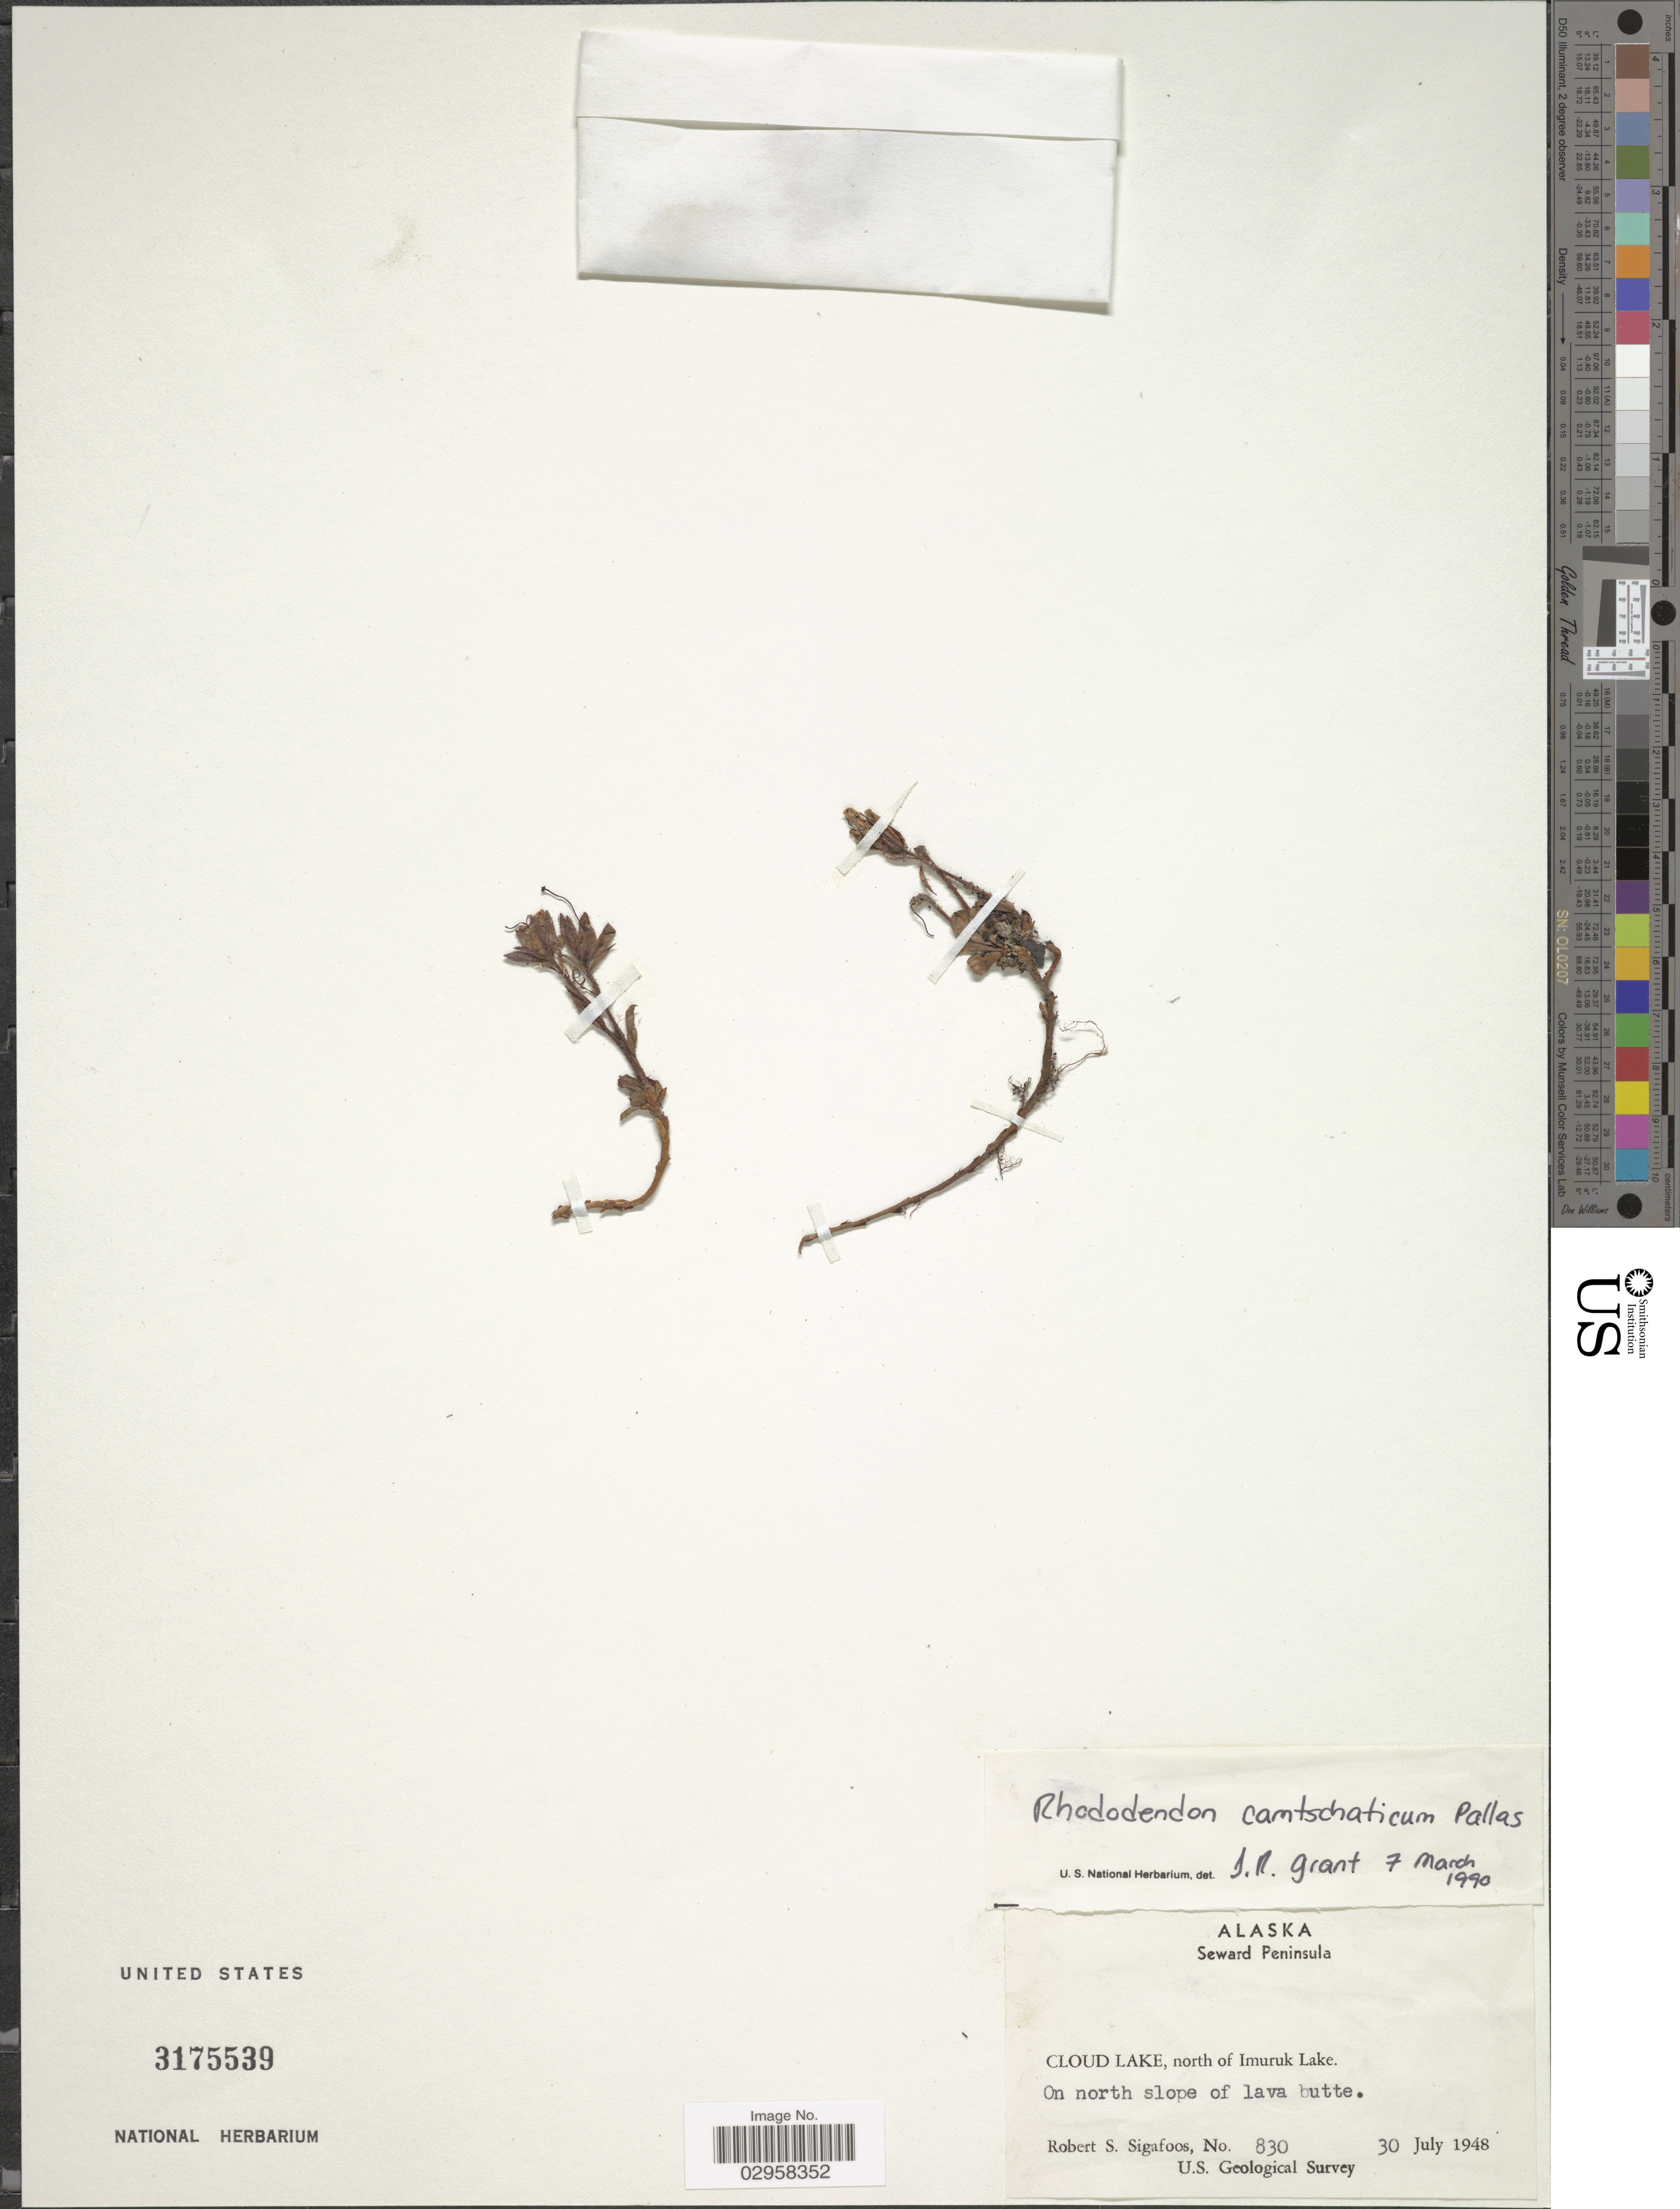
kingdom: Plantae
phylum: Tracheophyta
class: Magnoliopsida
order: Ericales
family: Ericaceae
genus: Rhododendron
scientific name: Rhododendron kamtschaticum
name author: Pall.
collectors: R. Sigafoos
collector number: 830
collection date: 1948-07-30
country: United States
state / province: Alaska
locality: Seward Peninsula. Cloud Lake, north of Imuruk Lake. On north slope of lava butte.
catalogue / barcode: US 3175539